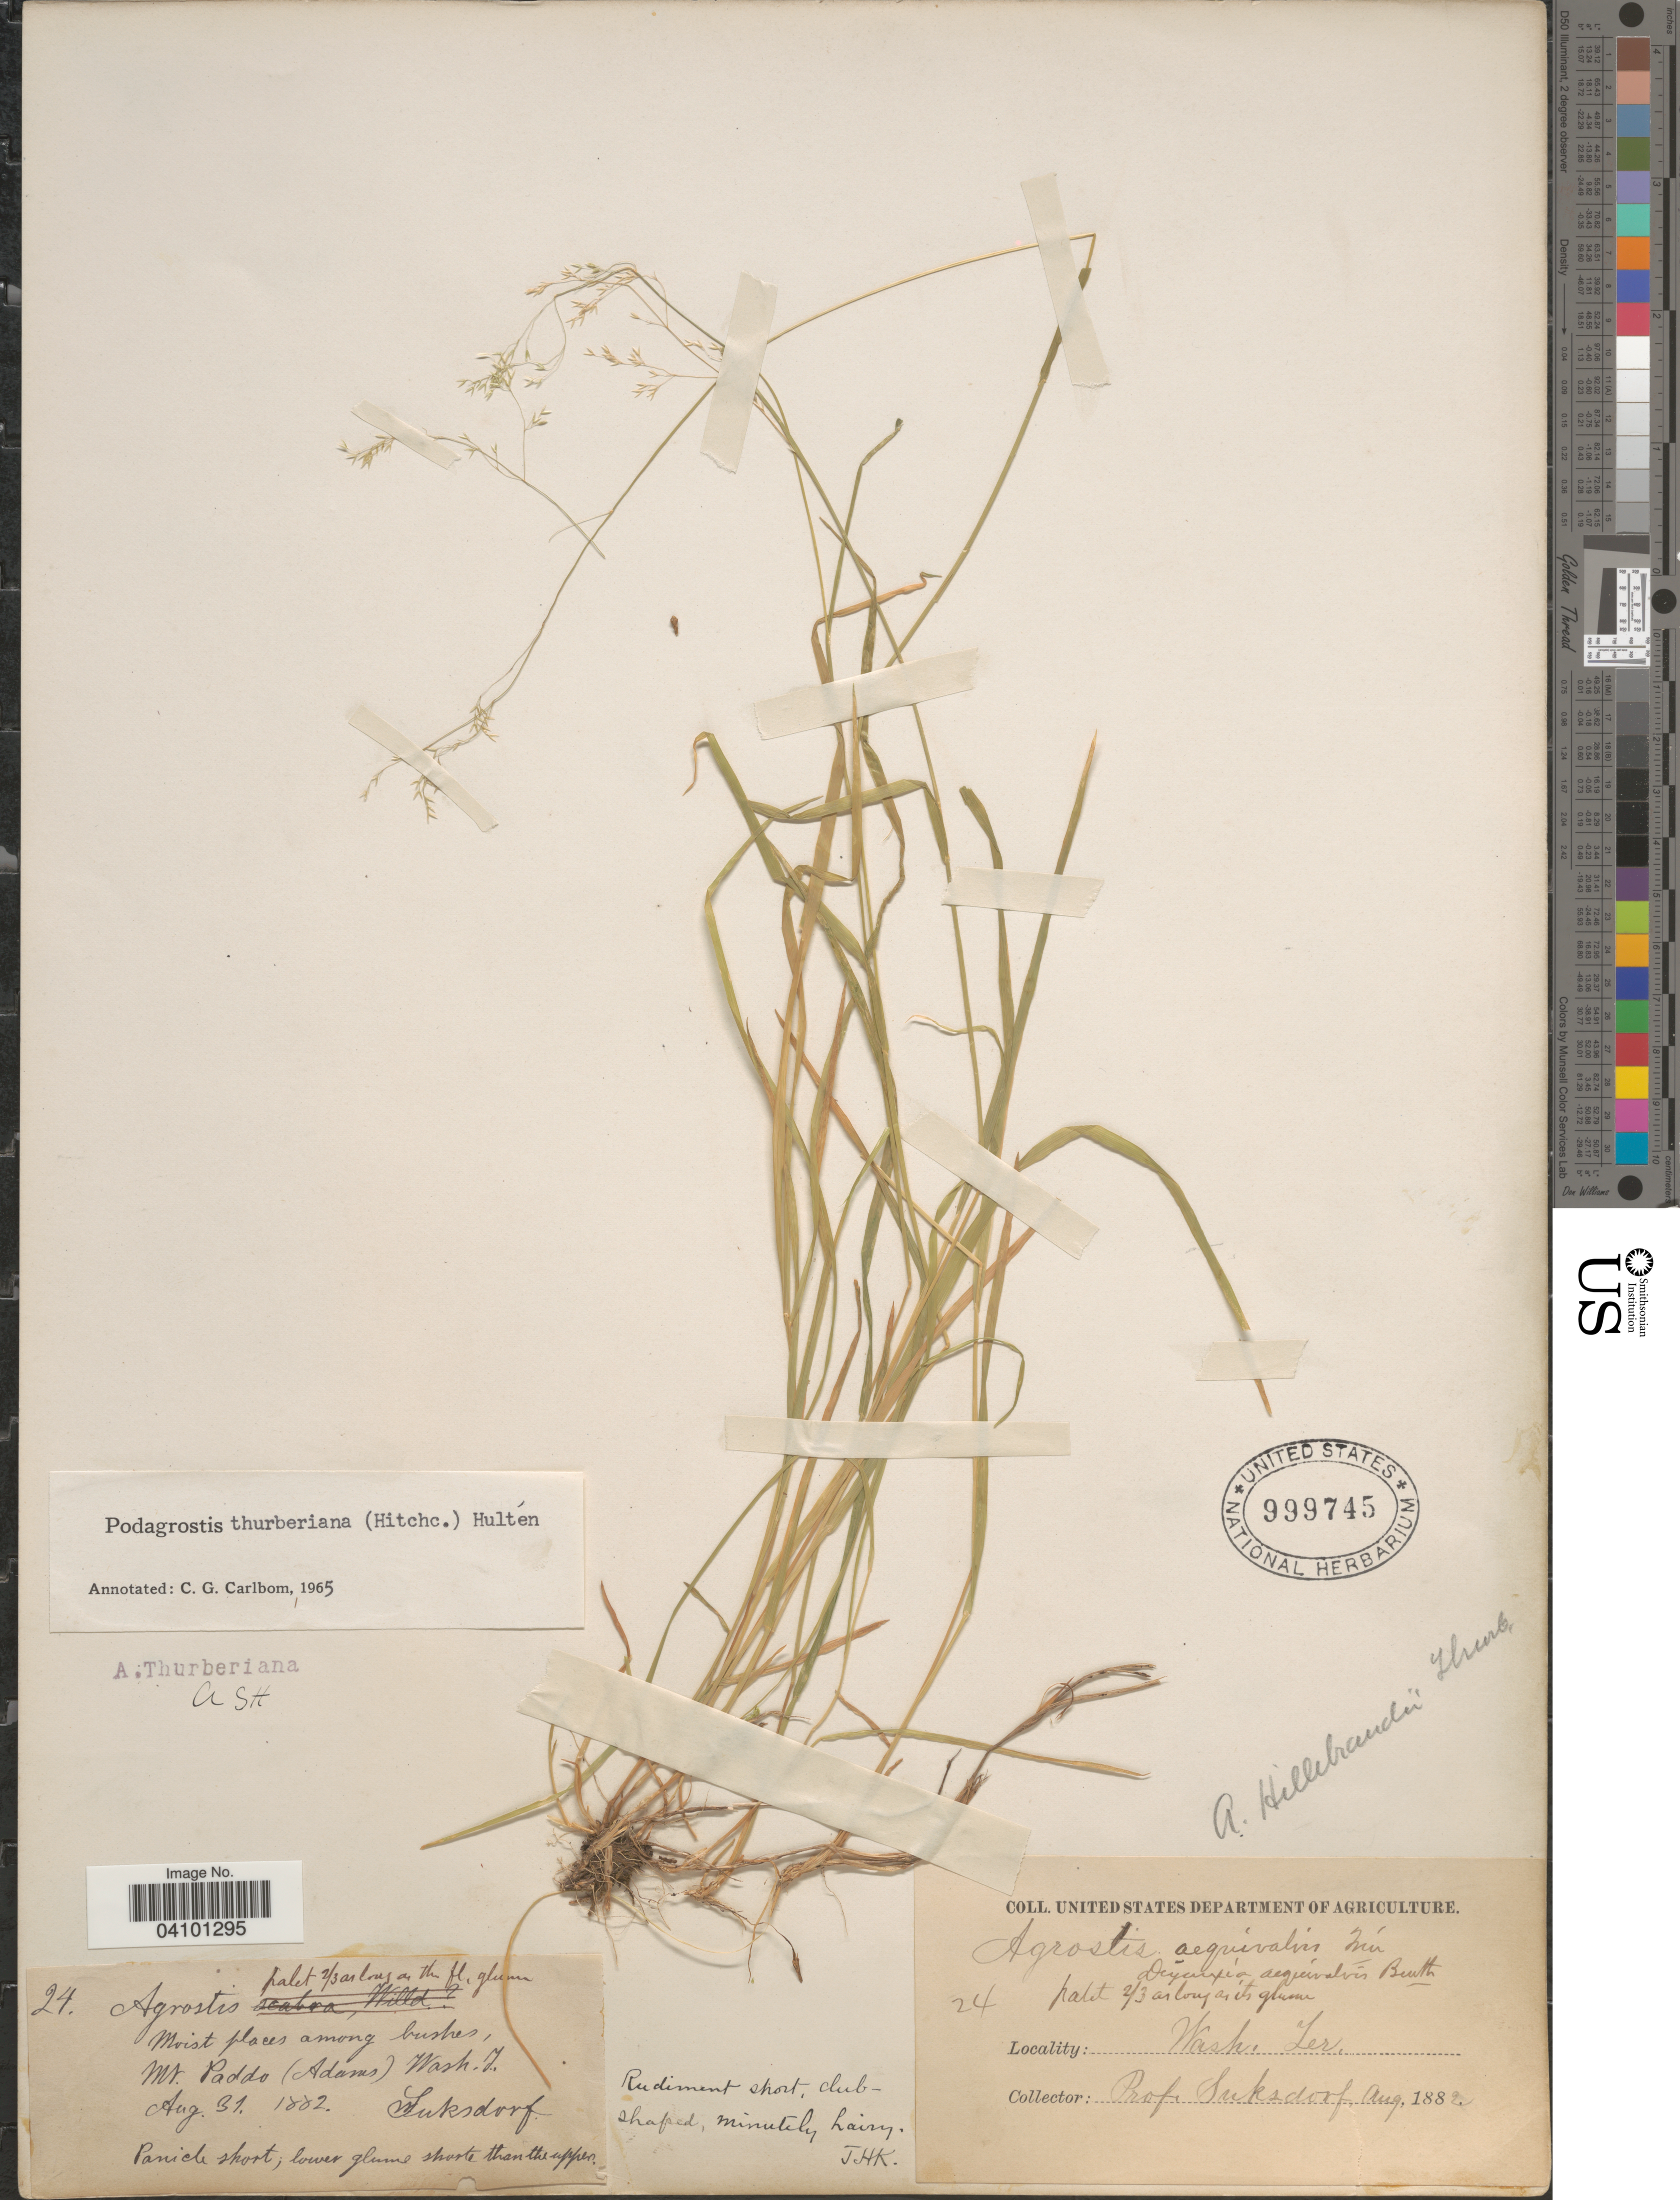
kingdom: Plantae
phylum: Tracheophyta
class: Liliopsida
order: Poales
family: Poaceae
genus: Podagrostis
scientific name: Podagrostis thurberiana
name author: Hitchc.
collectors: -- Suksdorf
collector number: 24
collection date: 1882-08-31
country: United States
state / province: Washington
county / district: Skamania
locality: Mt. Paddo (Adams).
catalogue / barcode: US 999745